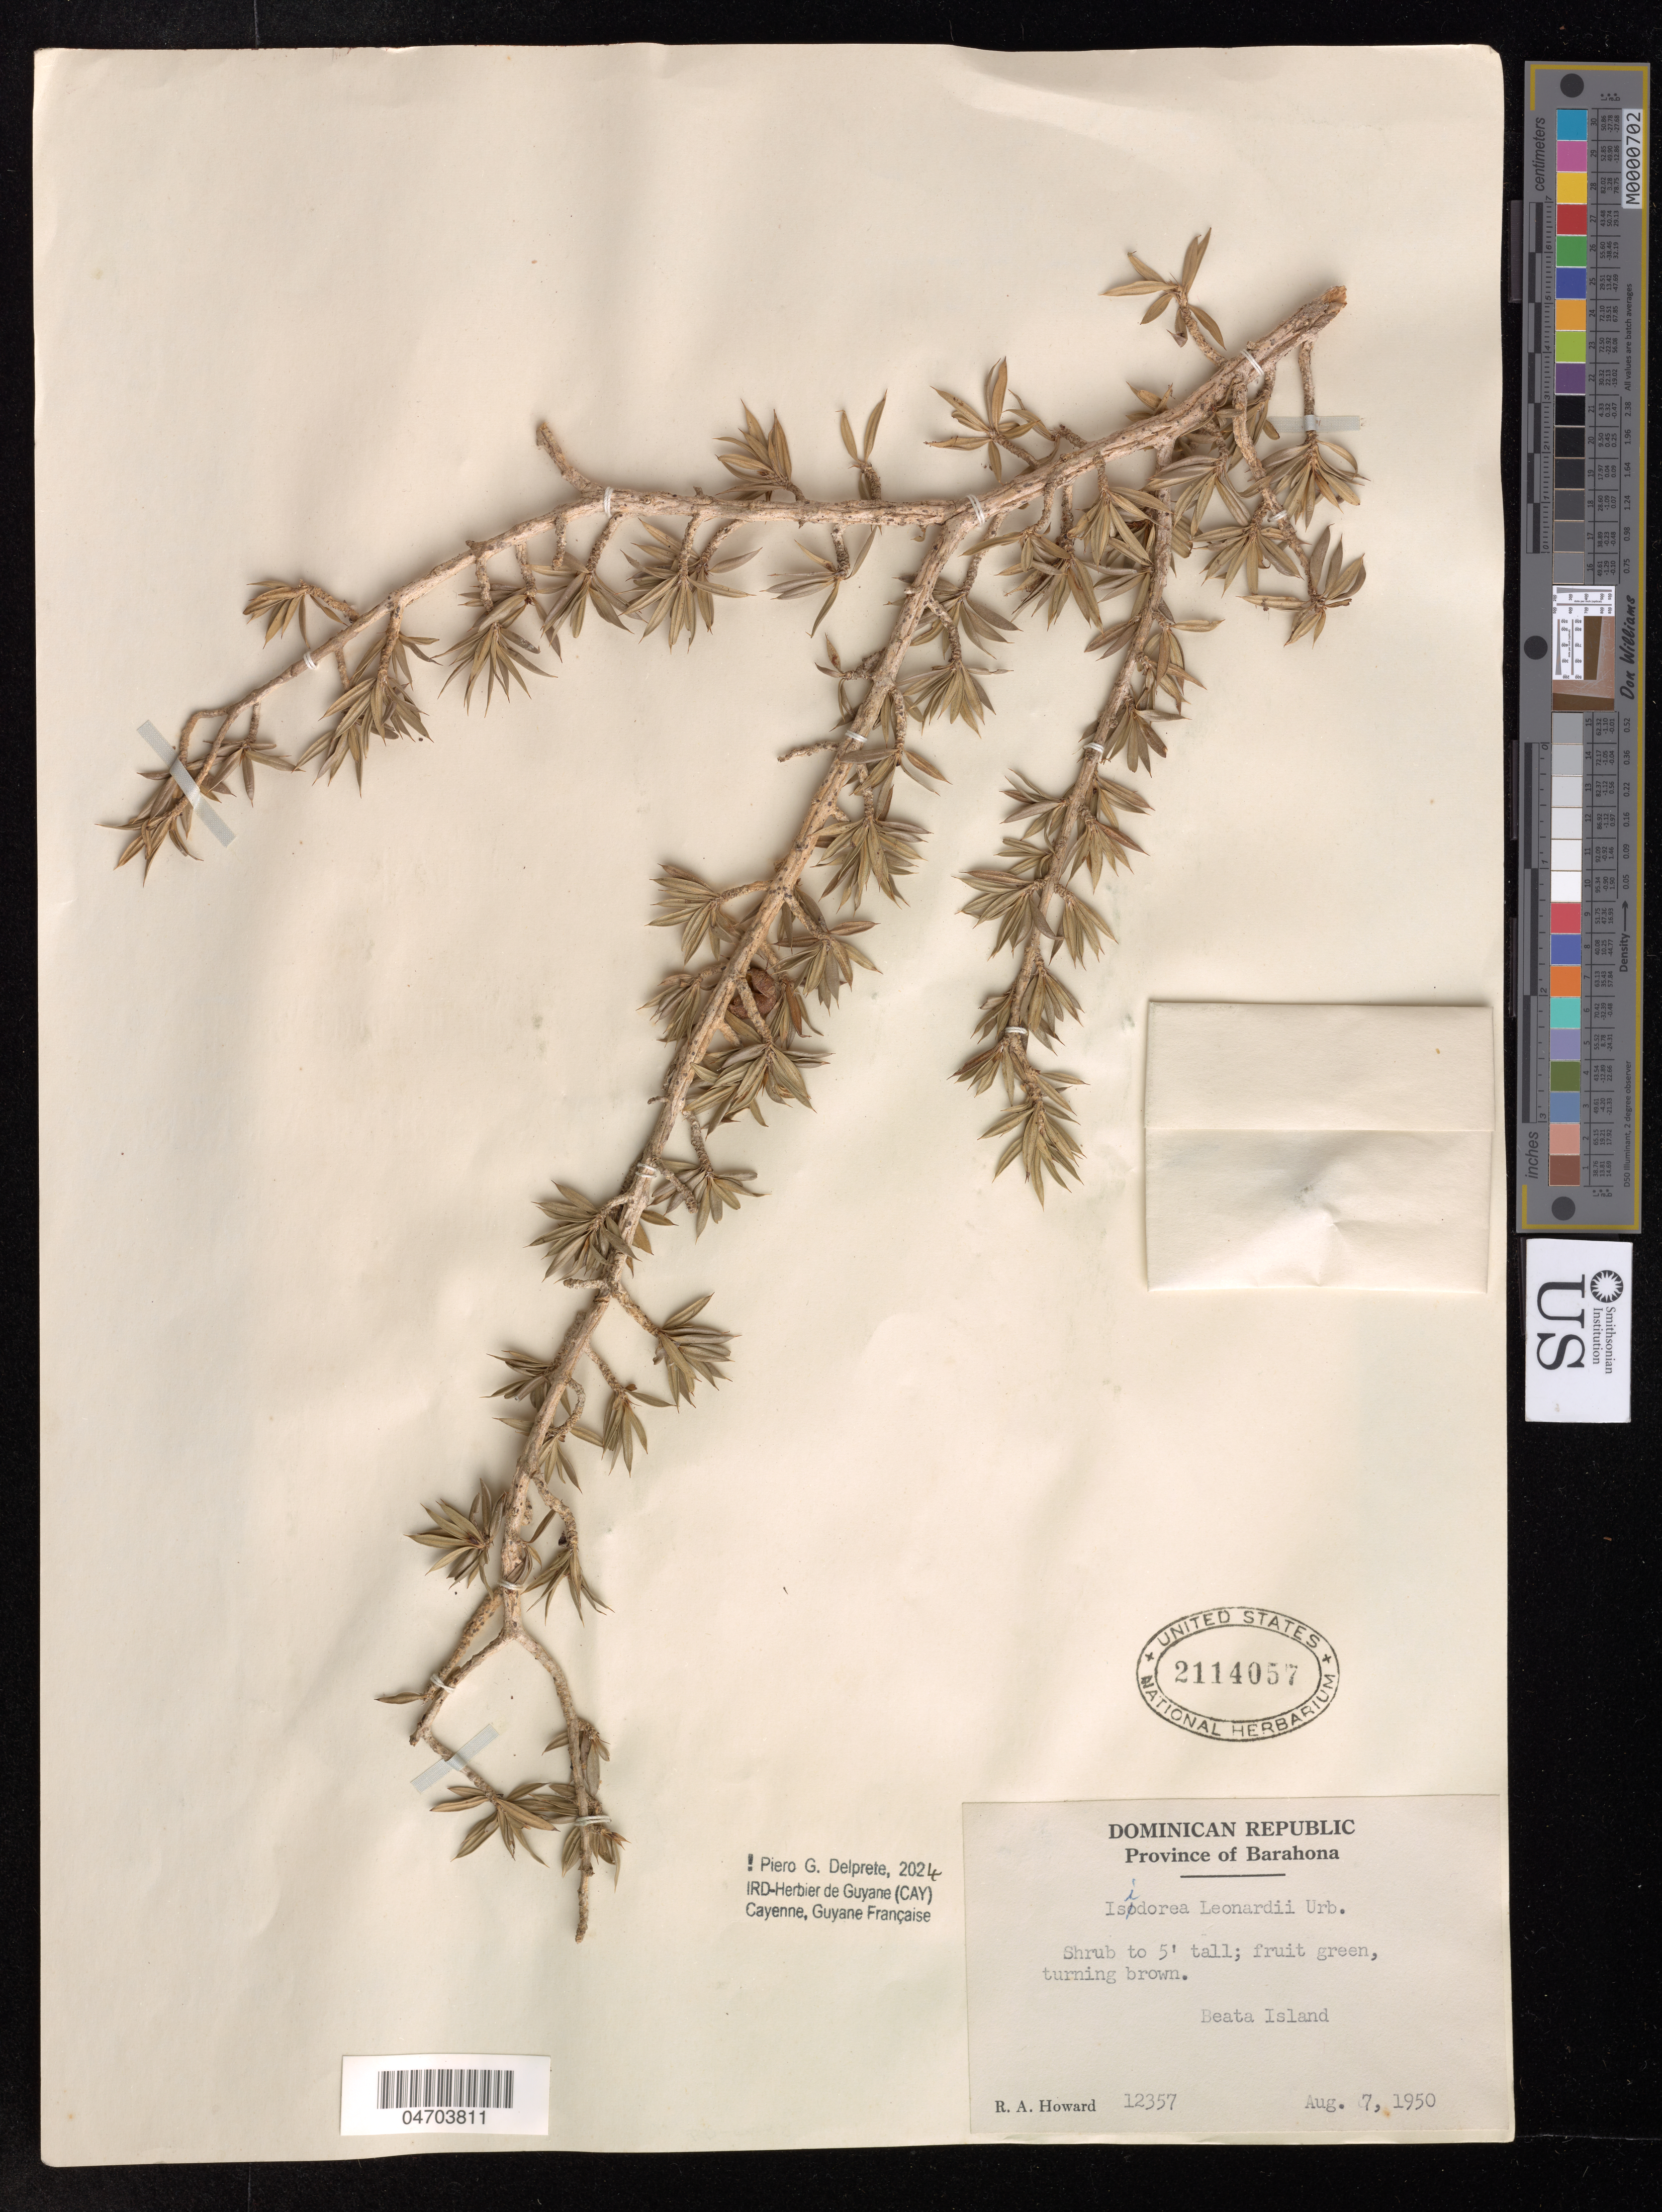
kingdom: Plantae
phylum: Tracheophyta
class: Magnoliopsida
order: Gentianales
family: Rubiaceae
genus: Isidorea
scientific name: Isidorea leonardii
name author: Urb.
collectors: R. Howard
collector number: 12357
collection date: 1950-08-07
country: Dominican Republic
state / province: Barahona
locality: Beata Island.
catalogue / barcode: US 2114057